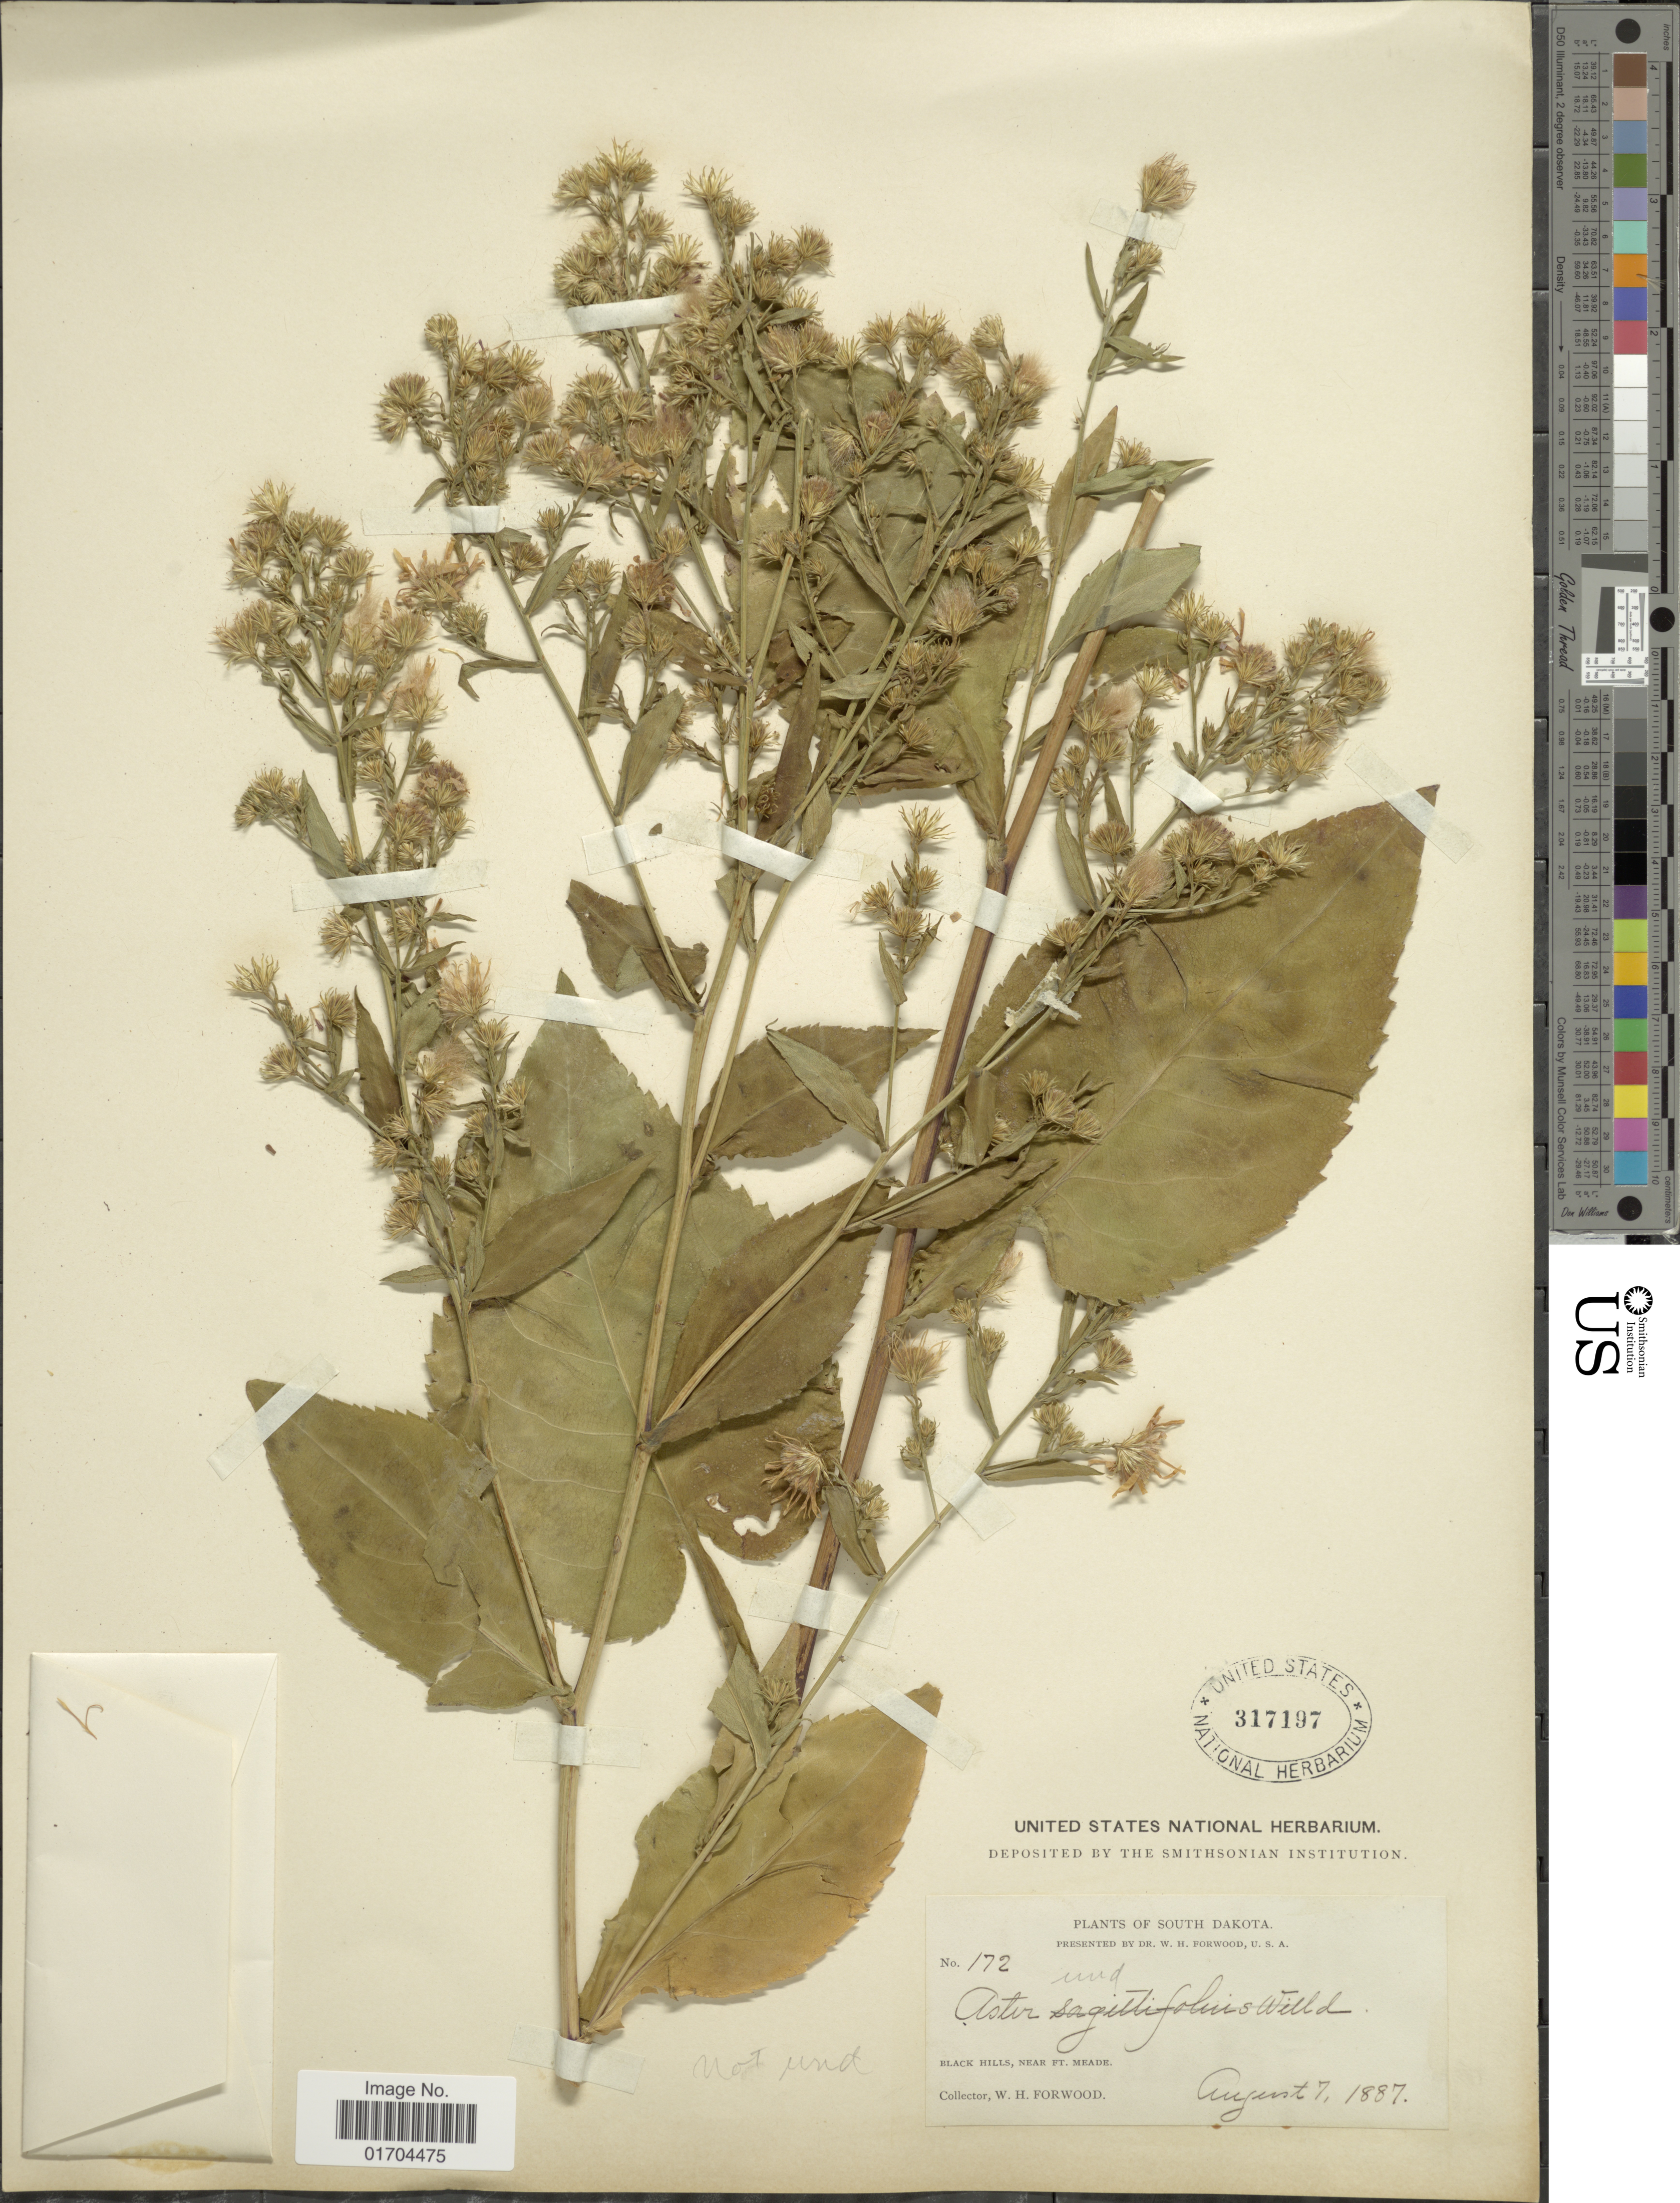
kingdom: Plantae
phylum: Tracheophyta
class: Magnoliopsida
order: Asterales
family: Asteraceae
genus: Symphyotrichum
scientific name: Symphyotrichum sp.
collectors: W. Forwood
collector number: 172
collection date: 1887-08-07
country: United States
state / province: South Dakota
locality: Black Hills, near Ft. Meade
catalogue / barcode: US 217197